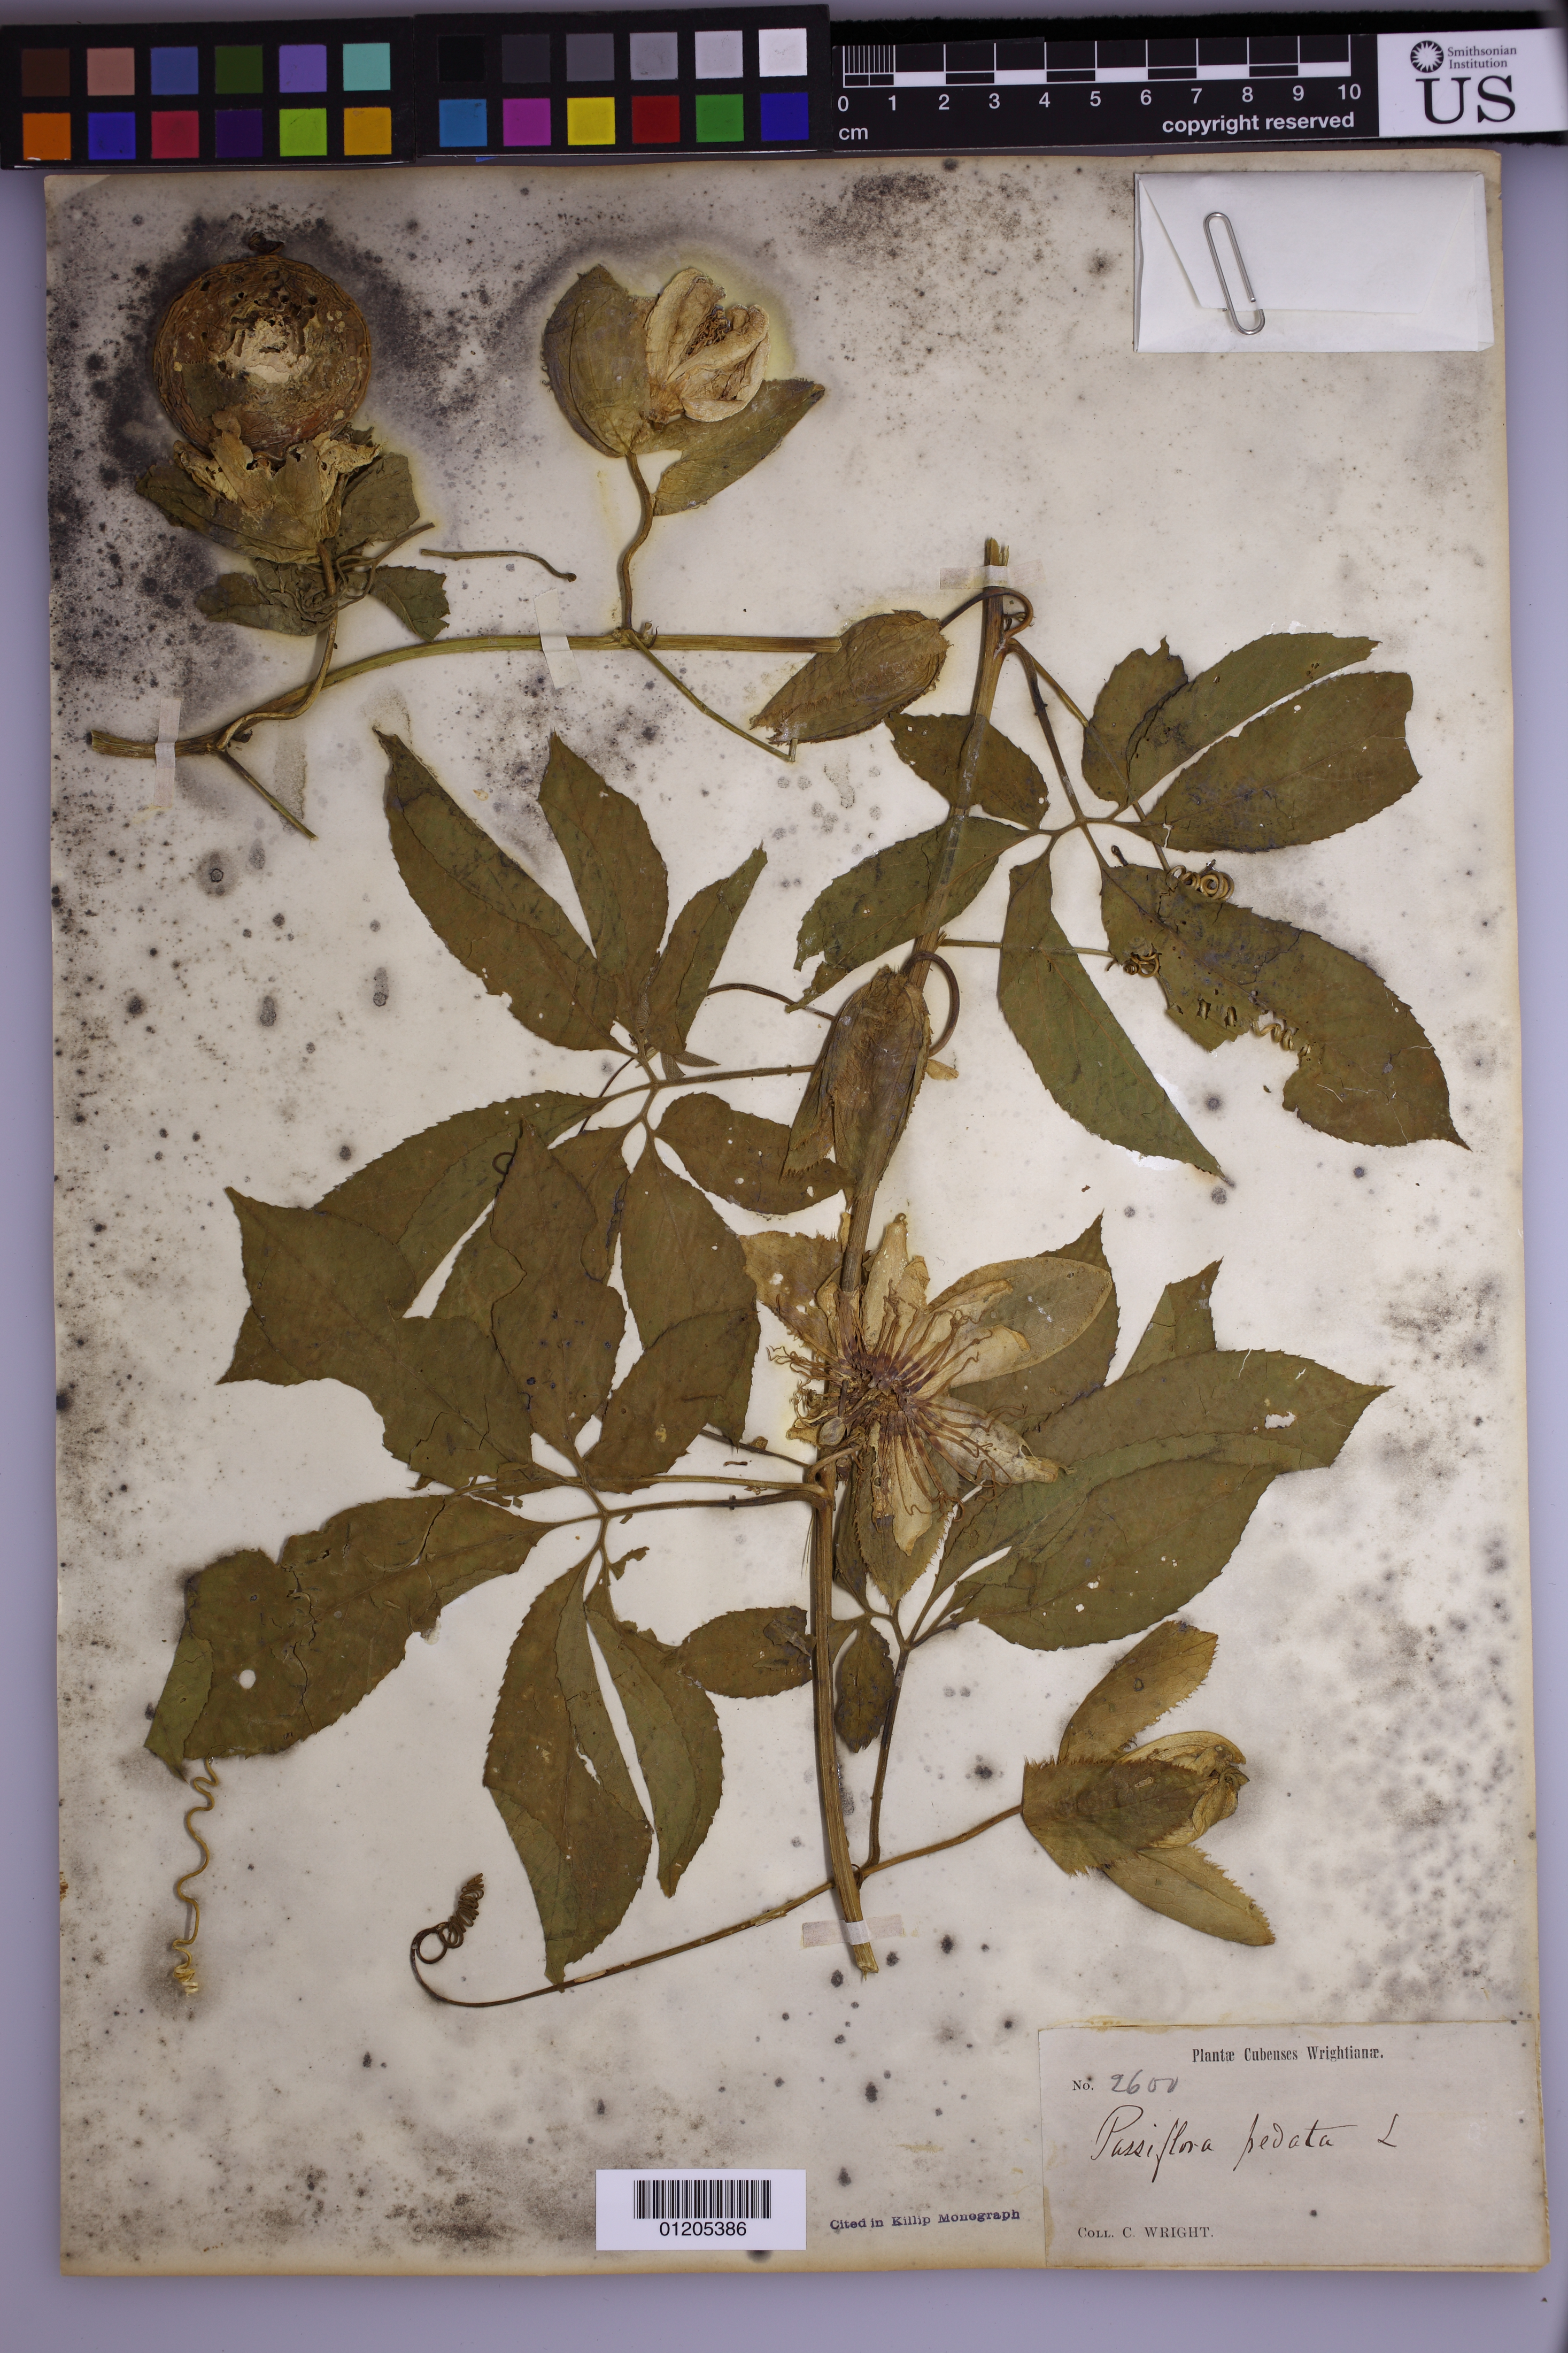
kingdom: Plantae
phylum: Tracheophyta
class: Magnoliopsida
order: Malpighiales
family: Passifloraceae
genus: Passiflora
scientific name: Passiflora pedata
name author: L.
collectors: C. Wright & J. F. Cowell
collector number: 2600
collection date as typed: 1864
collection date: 1864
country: Cuba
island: Cuba